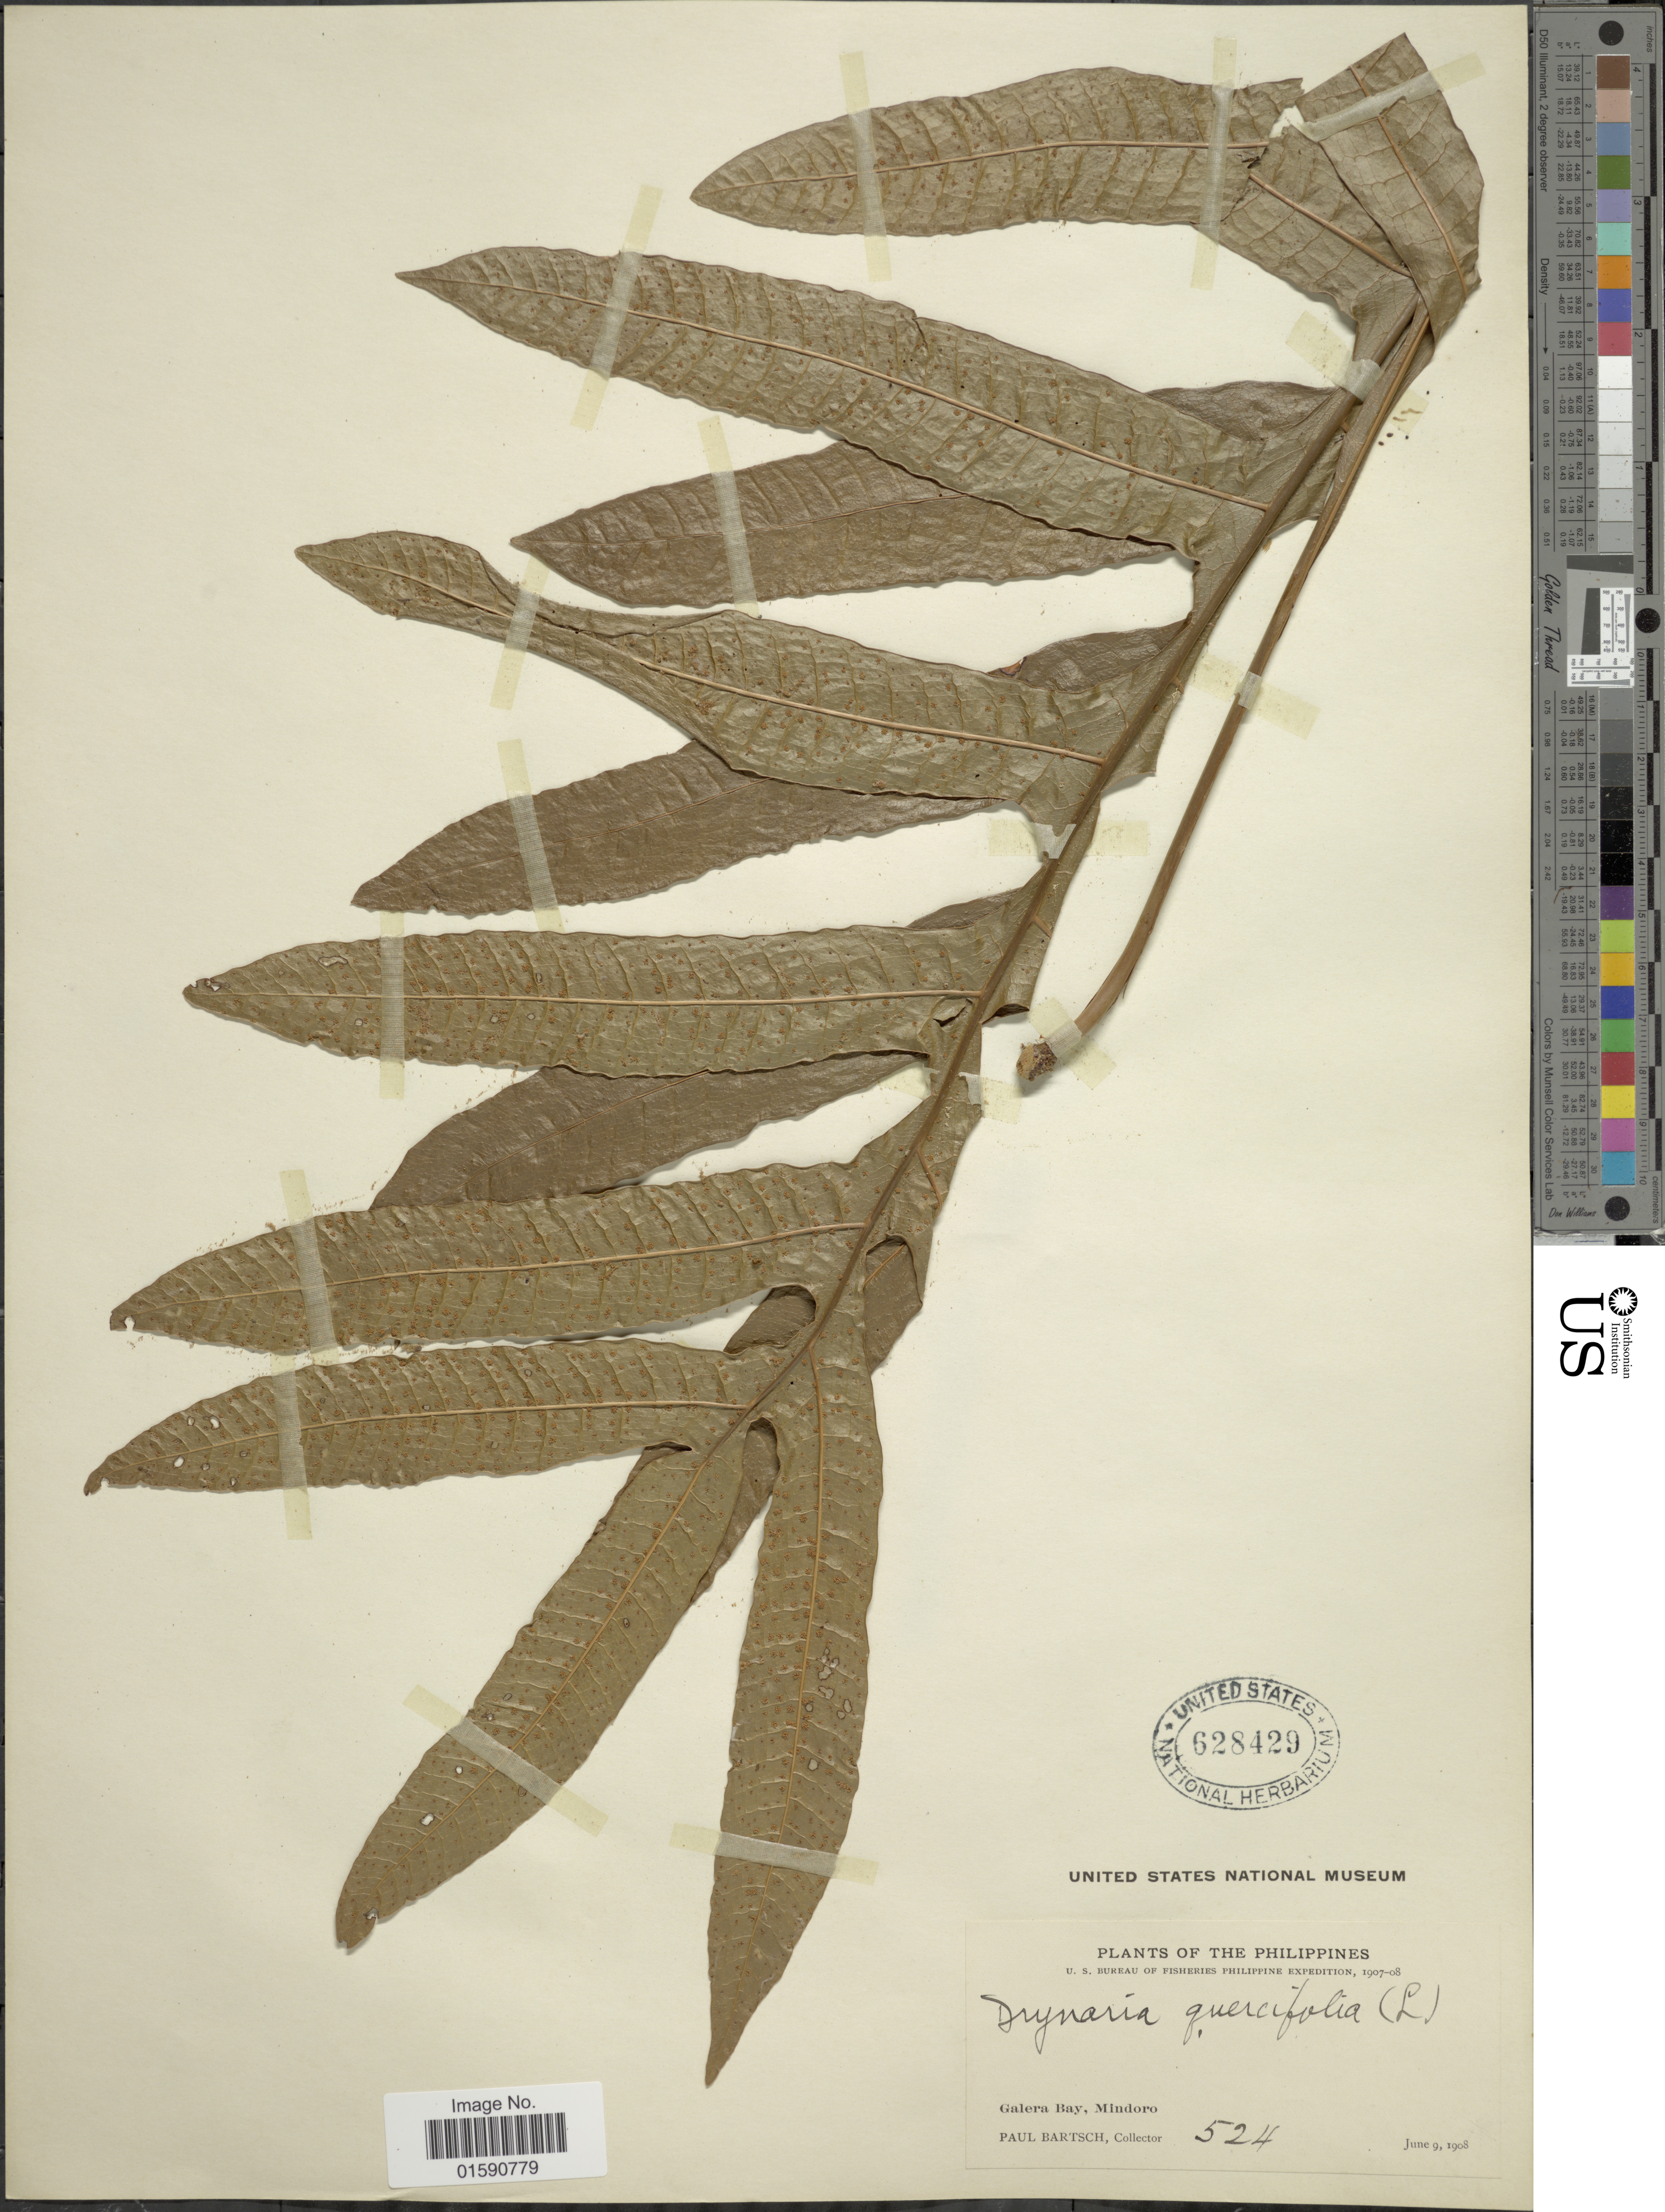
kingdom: Plantae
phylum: Tracheophyta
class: Polypodiopsida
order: Polypodiales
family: Polypodiaceae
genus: Drynaria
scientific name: Drynaria quercifolia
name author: (L.) J. Sm.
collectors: P. Bartsch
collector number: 524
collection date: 1908-06-09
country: Philippines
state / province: Mimaropa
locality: Galera Bay, Mindoro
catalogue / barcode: US 628429